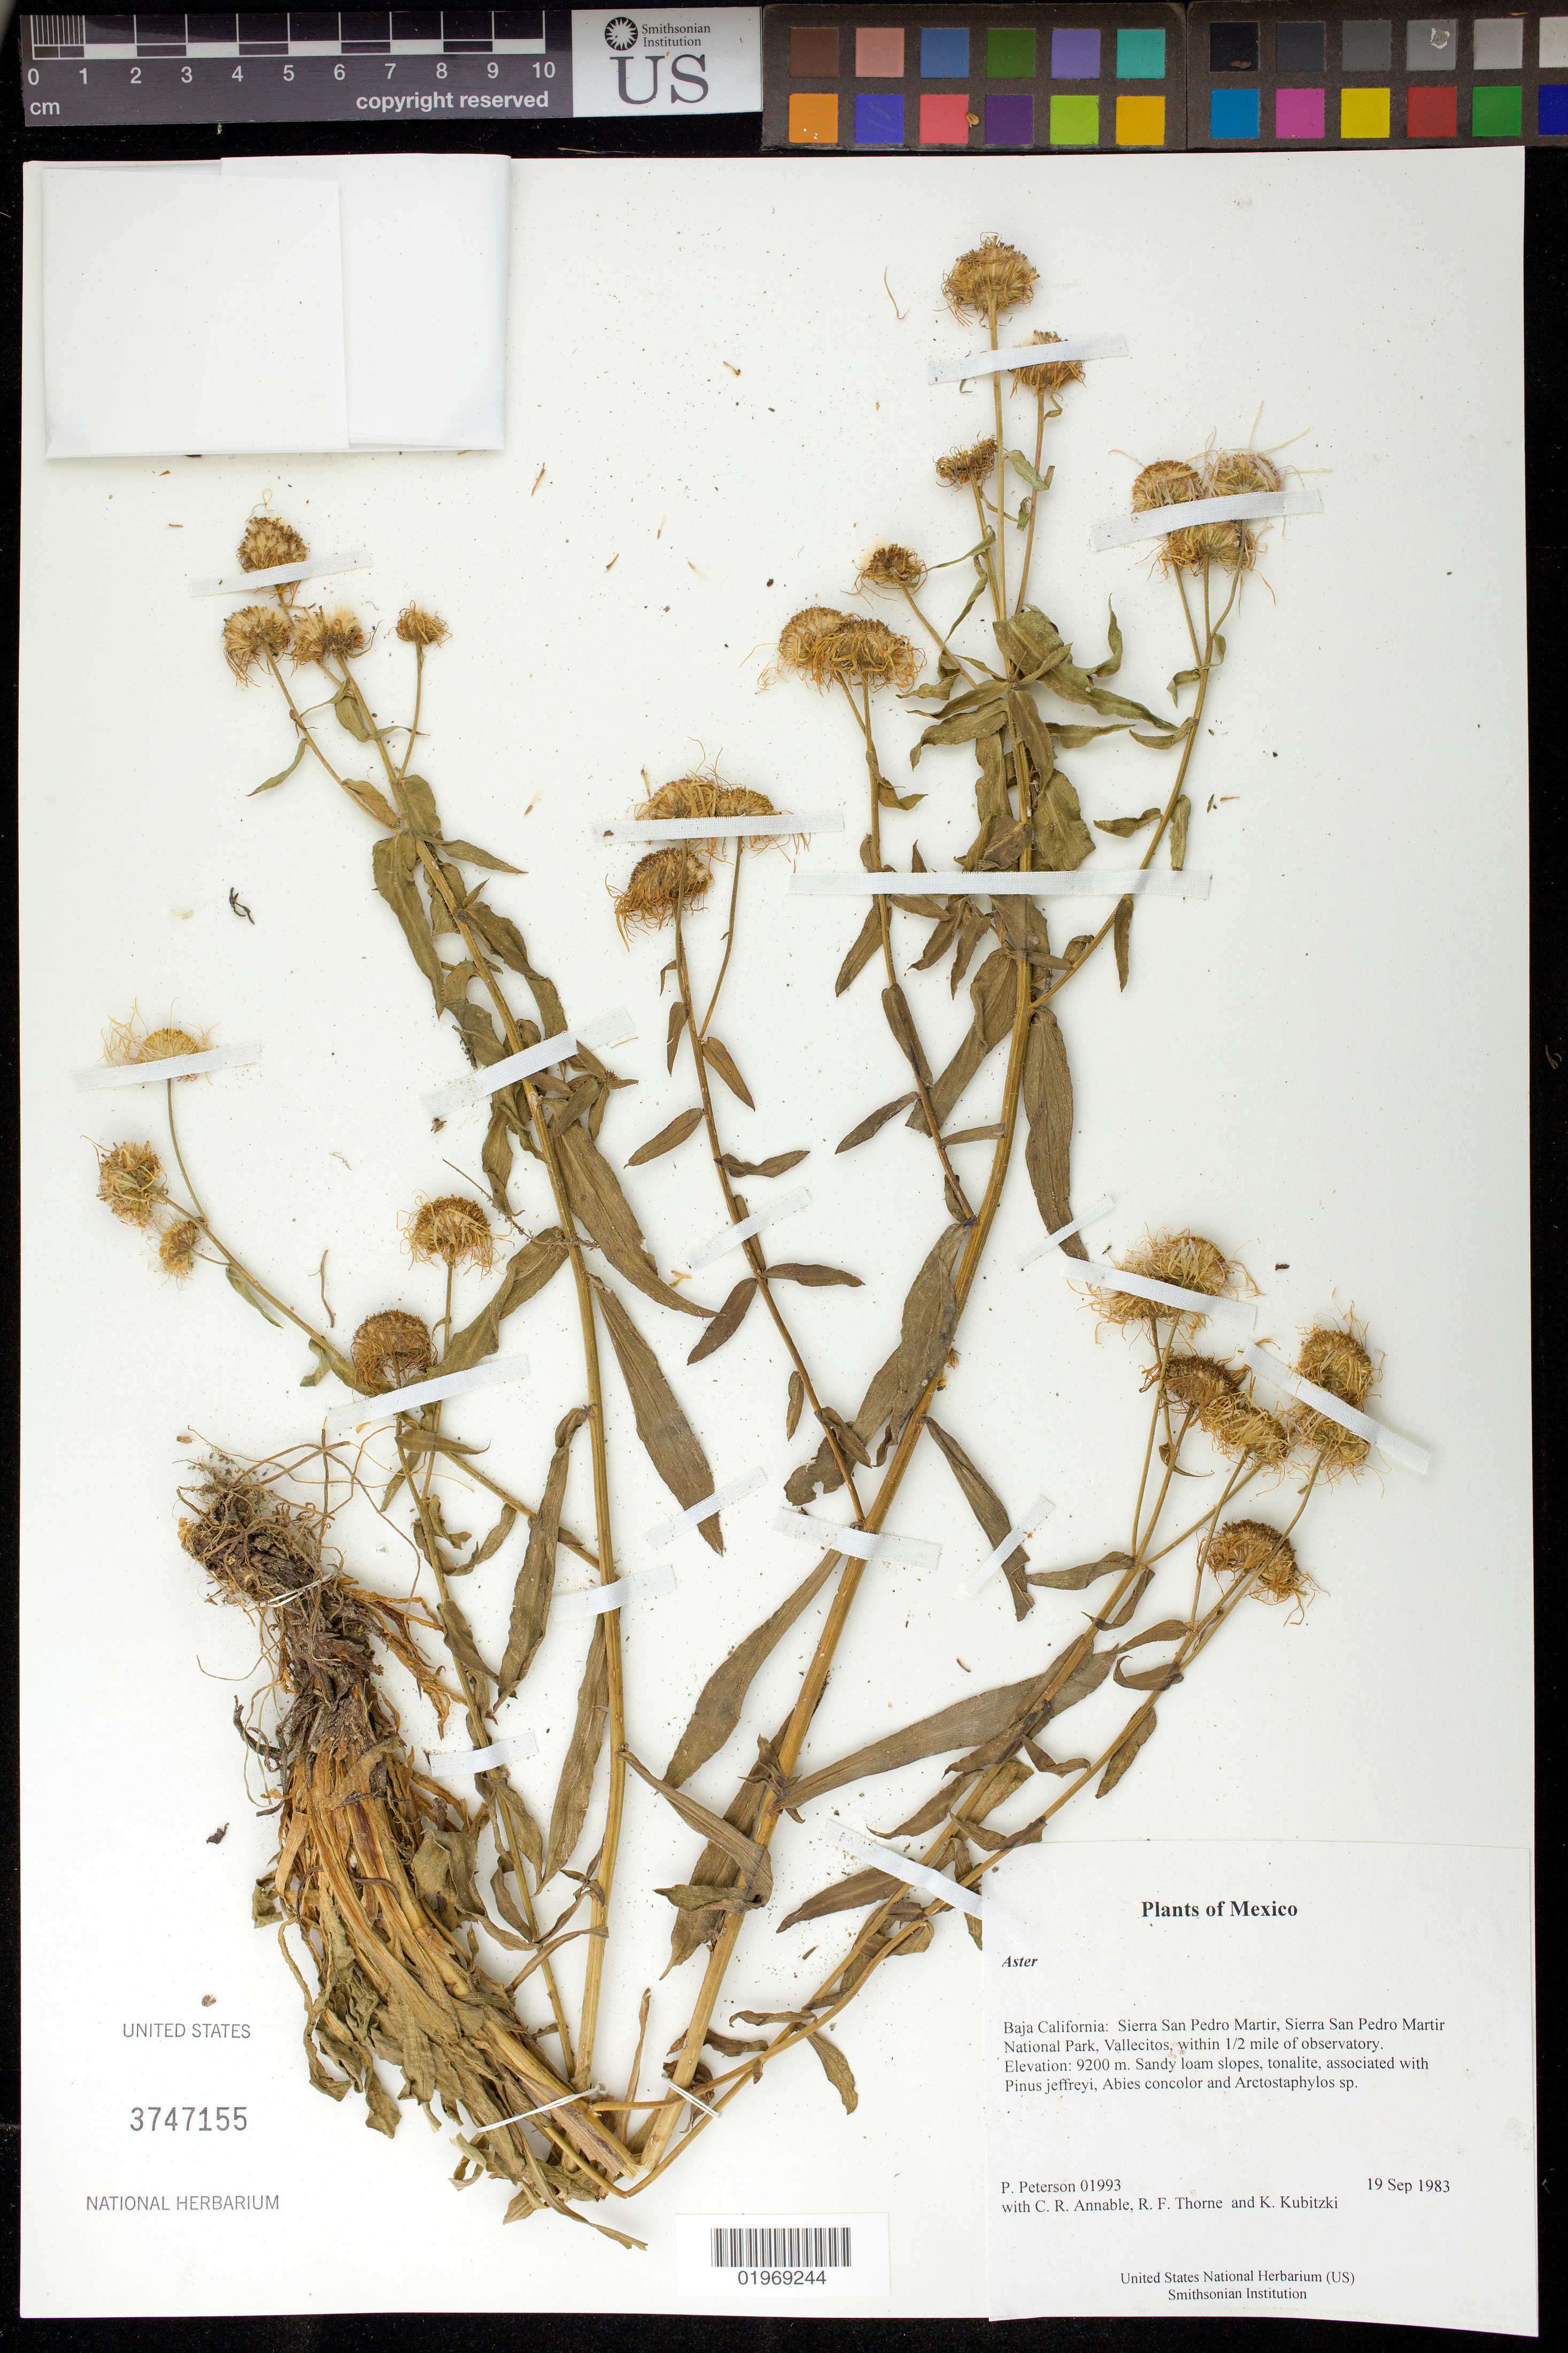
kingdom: Plantae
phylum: Tracheophyta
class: Magnoliopsida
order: Asterales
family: Asteraceae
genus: Aster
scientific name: Aster sp.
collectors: P. M. Peterson, C. R. Annable, R. F. Thorne & K. Kubitzki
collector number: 01993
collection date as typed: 19 Sep 1983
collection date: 1983-09-19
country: Mexico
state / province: Baja California Norte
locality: Sierra San Pedro Martir, Sierra San Pedro Martir National Park, Vallecitos, within 1/2 mile of observatory.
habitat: Sandy loam slopes, tonalite, associated with Pinus jeffreyi, Abies concolor and Arctostaphylos sp.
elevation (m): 9200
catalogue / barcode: US 3747155